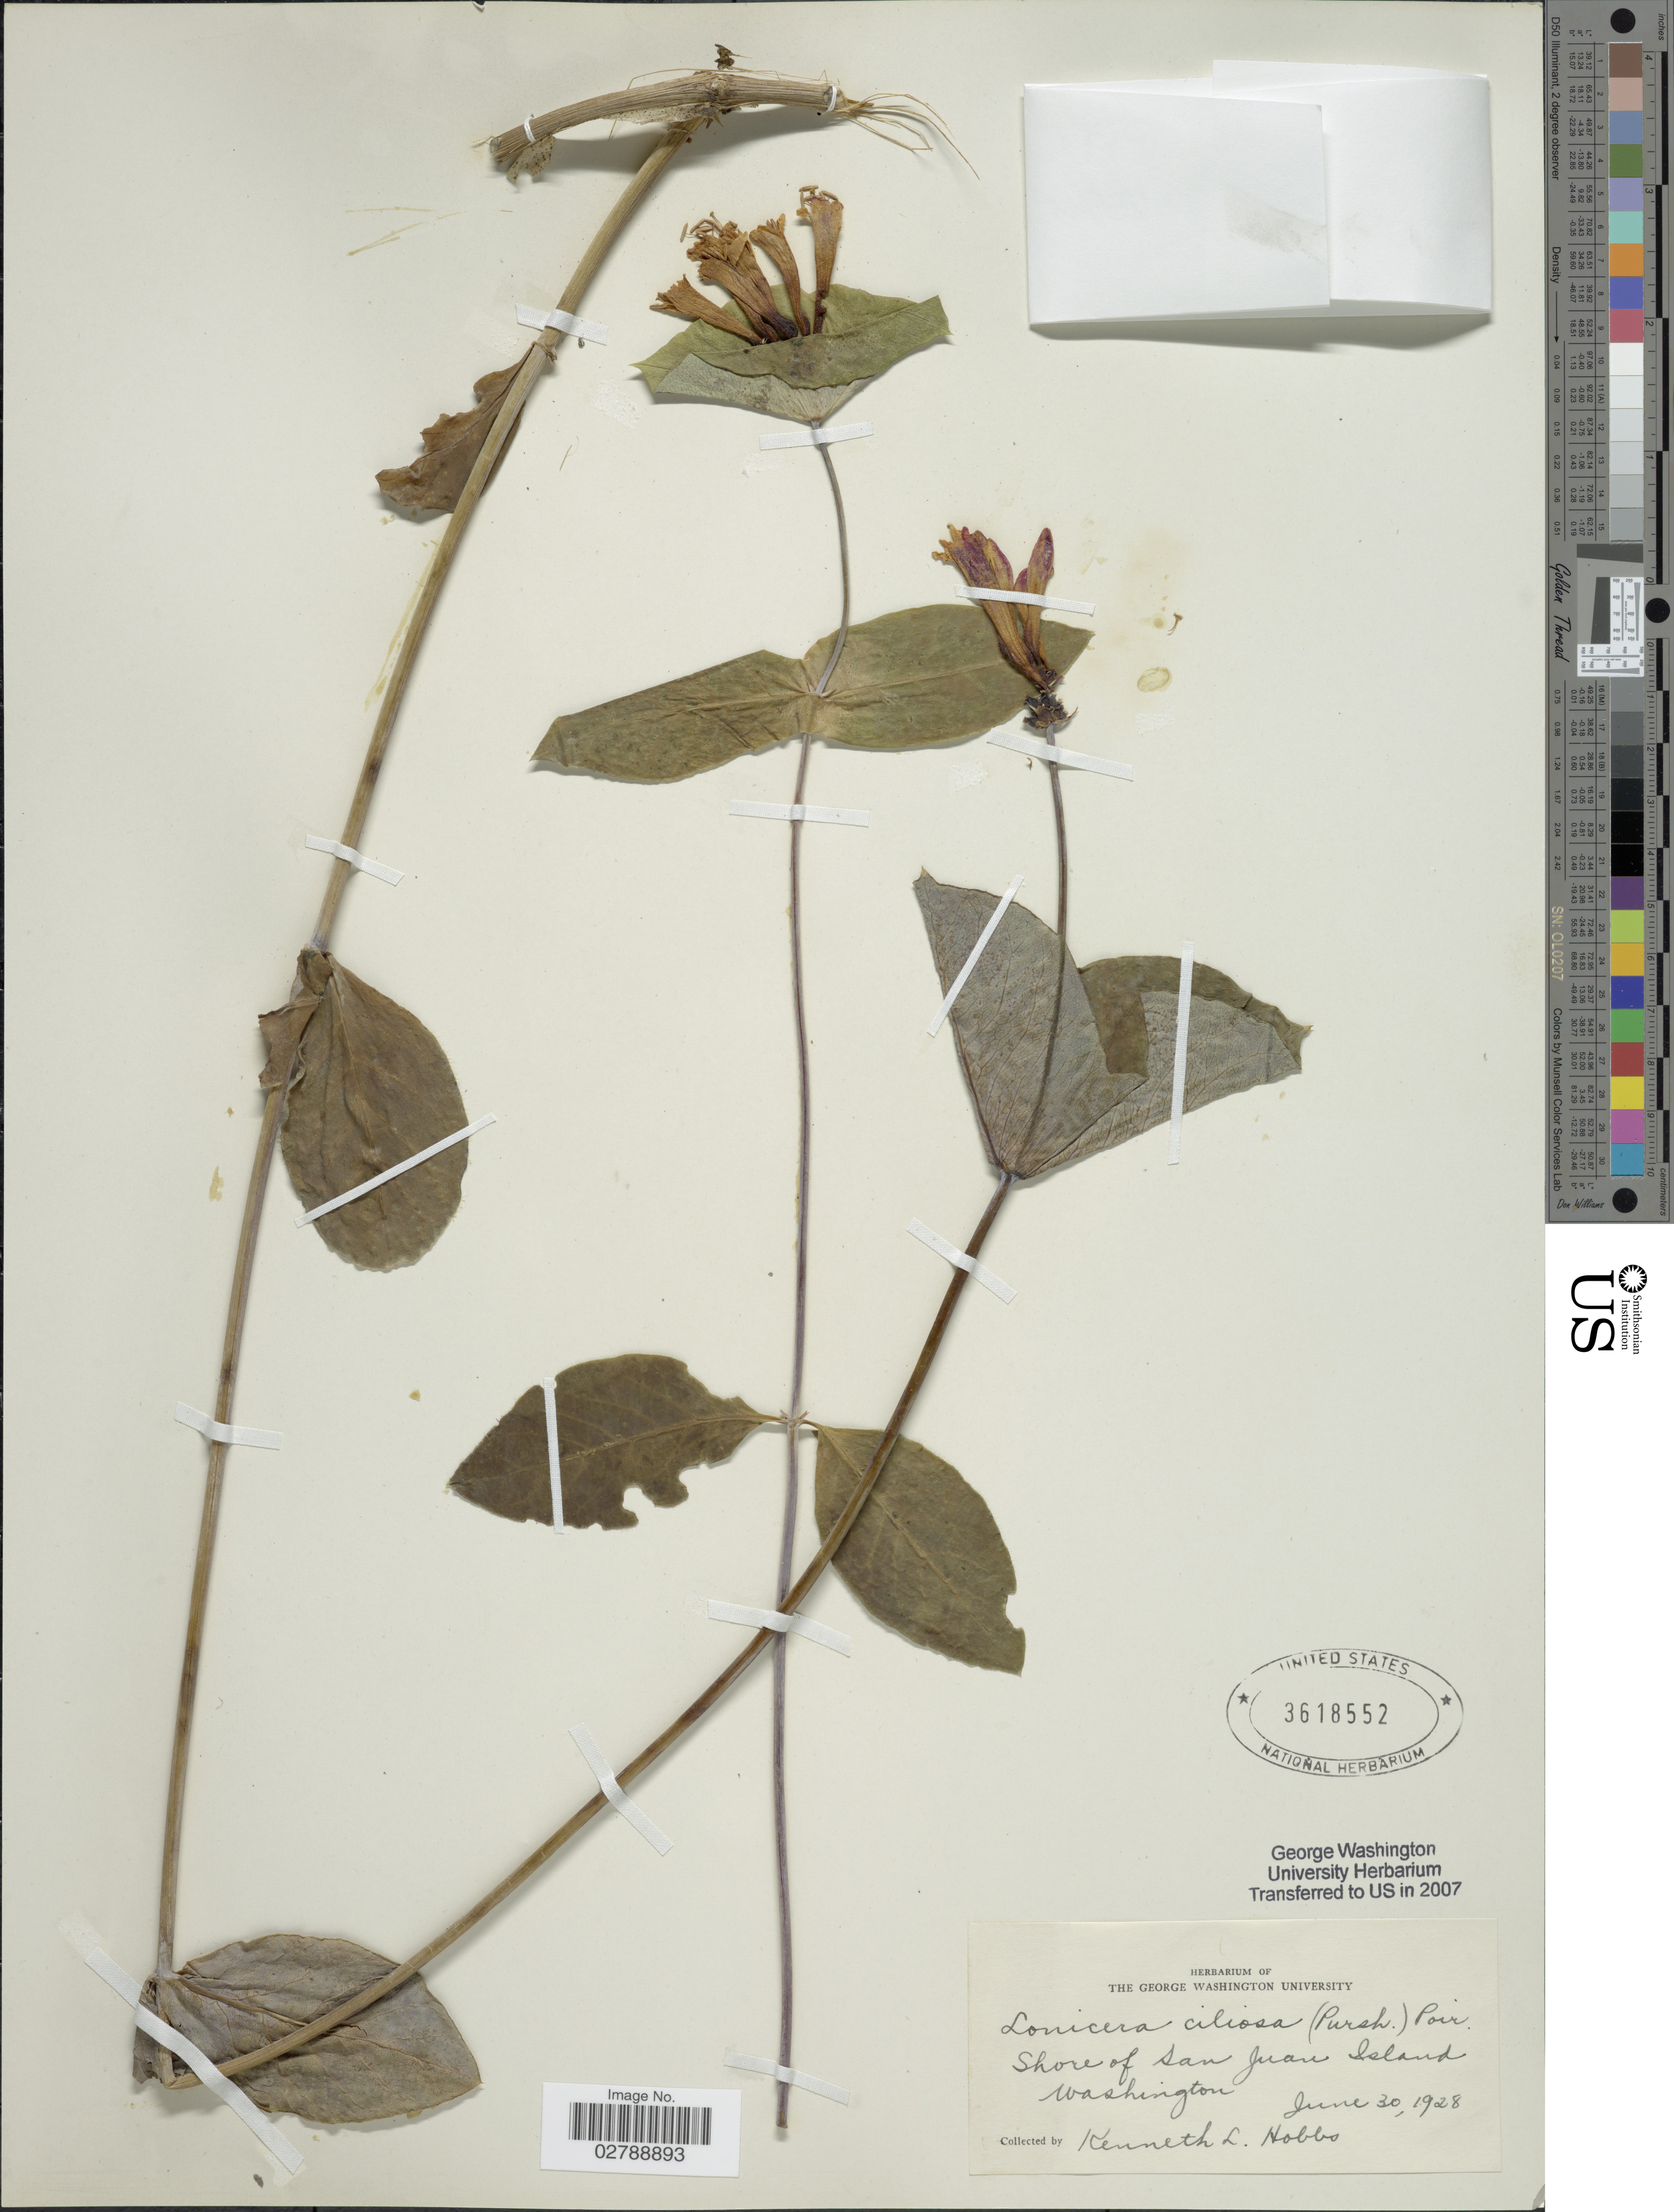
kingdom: Plantae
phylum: Tracheophyta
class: Magnoliopsida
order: Dipsacales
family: Caprifoliaceae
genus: Lonicera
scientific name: Lonicera canadensis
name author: Bartram & W. Bartram ex Marshall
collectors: K. Hobbs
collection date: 1928-06-30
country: United States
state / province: Washington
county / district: San Juan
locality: Shore of San Juan Island.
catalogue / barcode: US 3618552